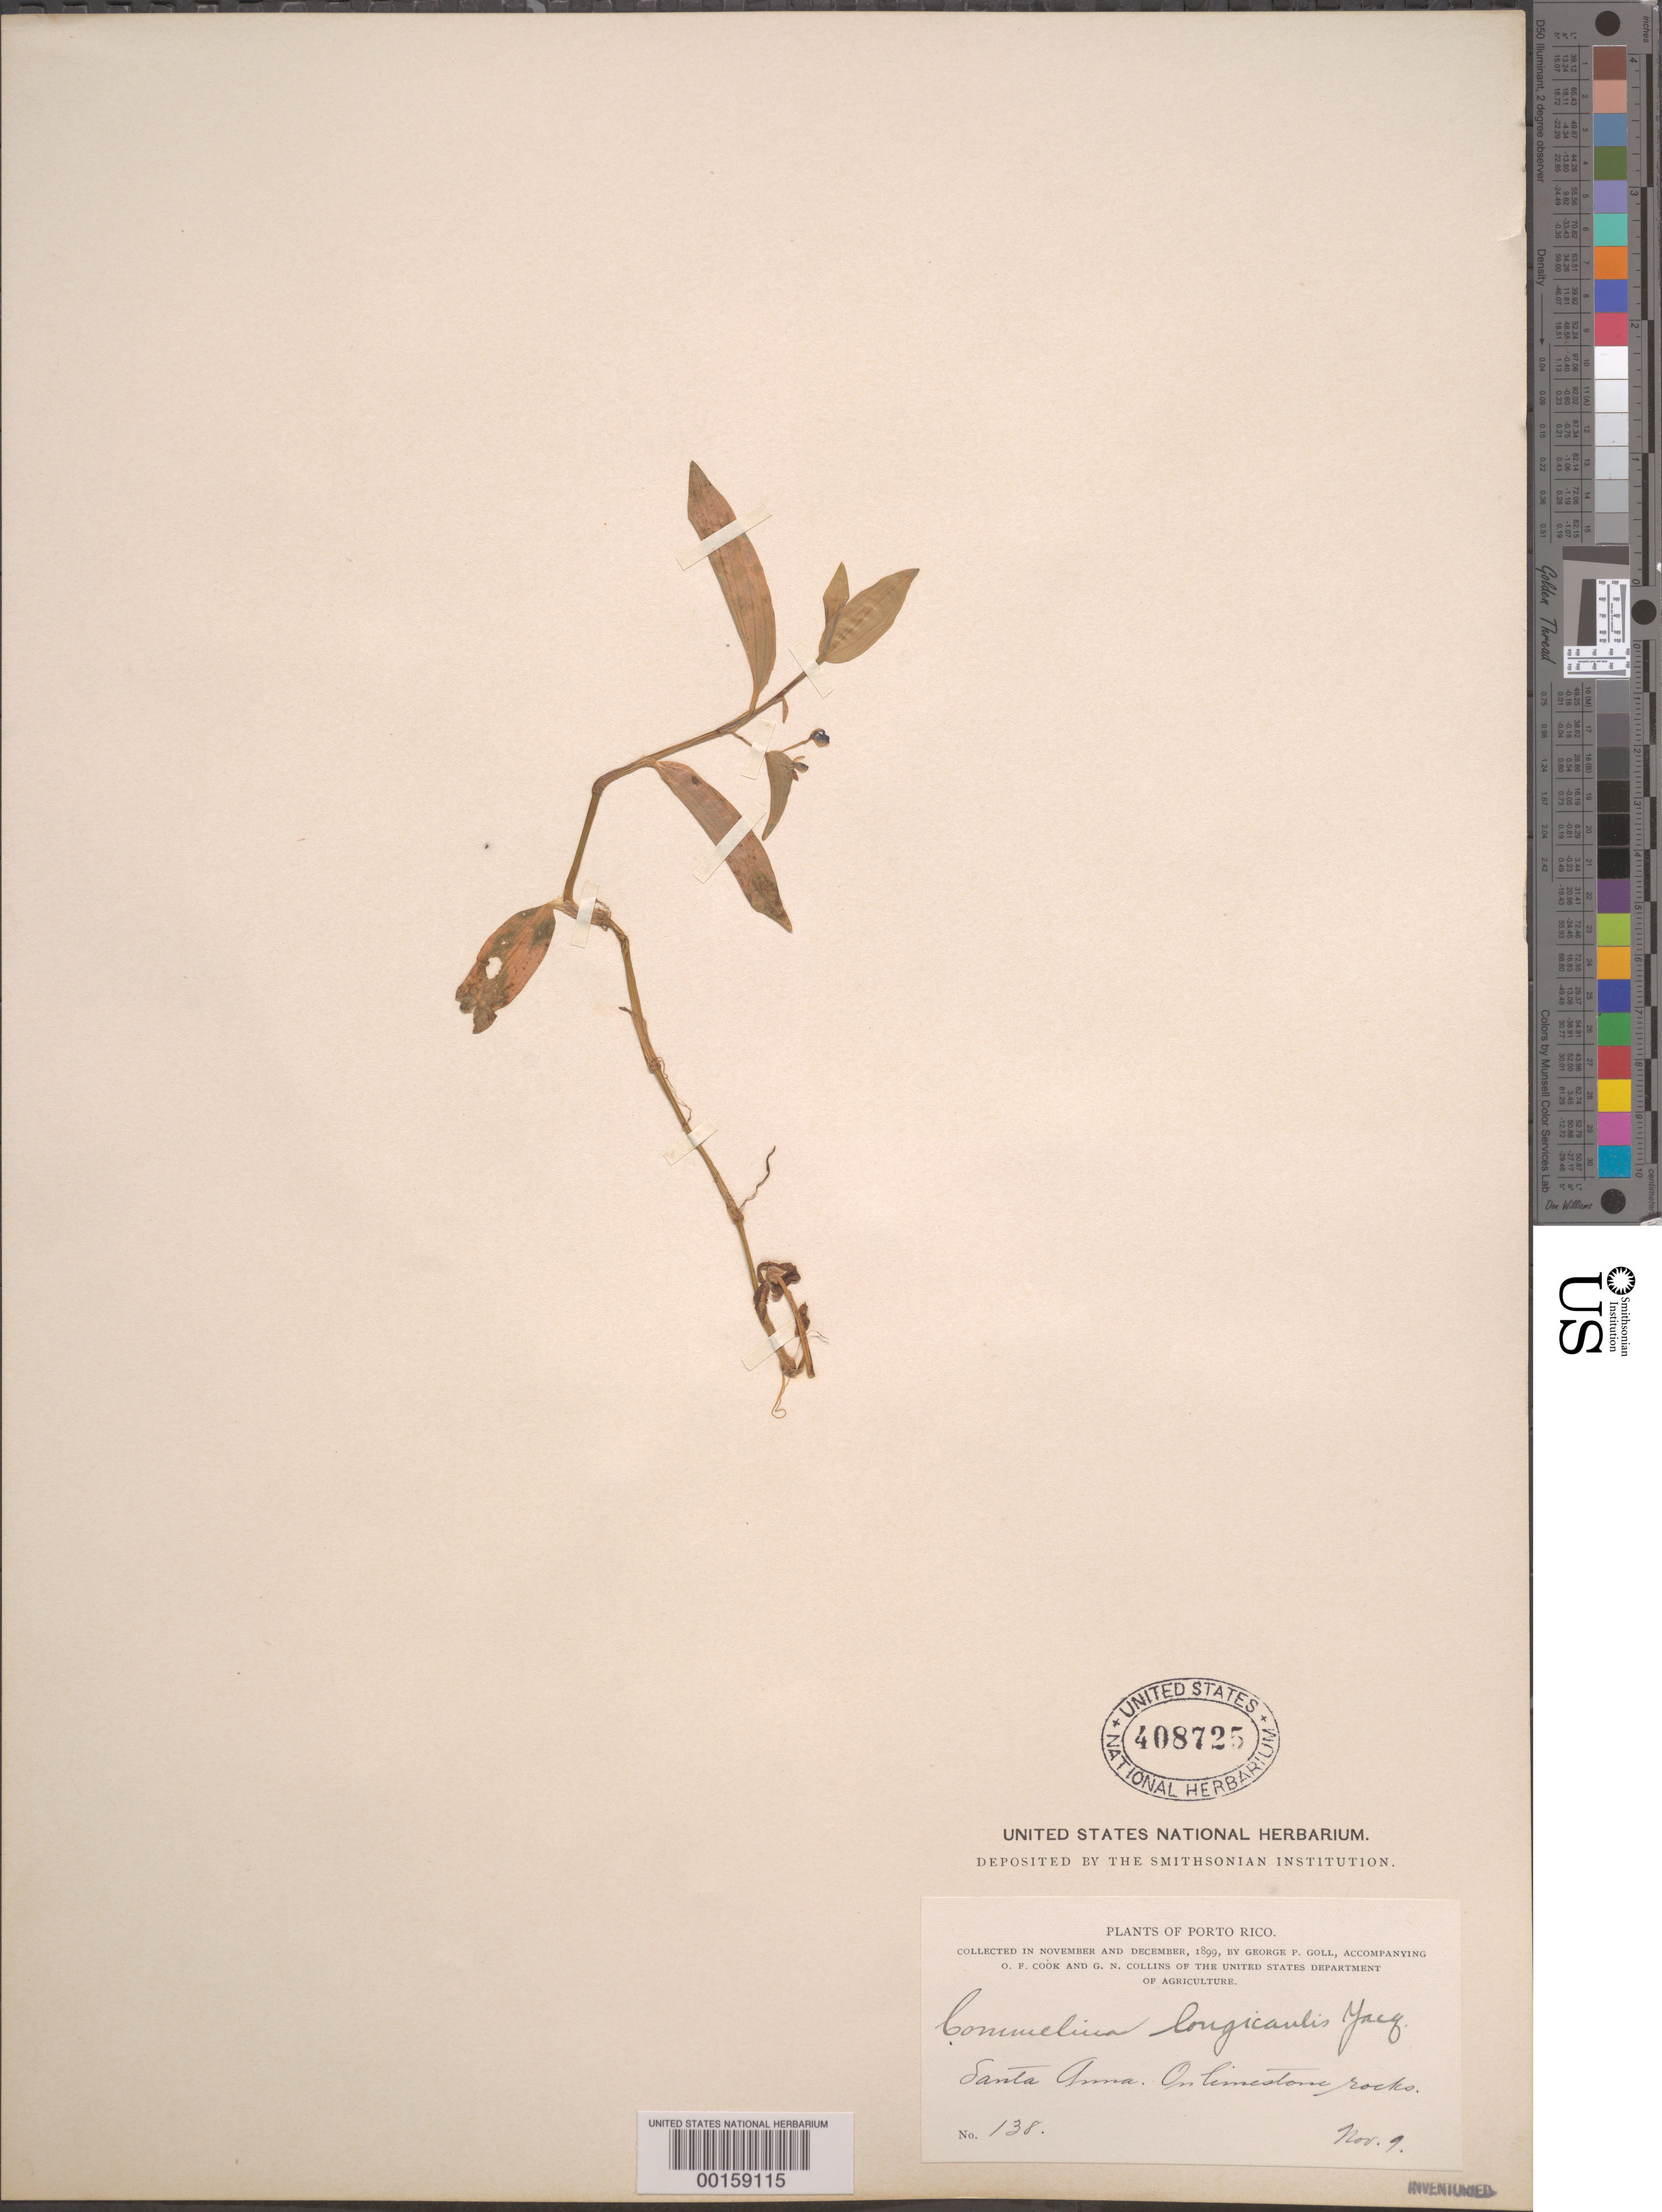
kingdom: Plantae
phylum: Tracheophyta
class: Liliopsida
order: Commelinales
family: Commelinaceae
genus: Commelina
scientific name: Commelina diffusa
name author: Burm. f.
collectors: G. Goll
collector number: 138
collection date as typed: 09 Nov 1899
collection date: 1899-11-09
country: Puerto Rico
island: Greater Antilles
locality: Santa ana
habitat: Limestone rock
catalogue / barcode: US 408725